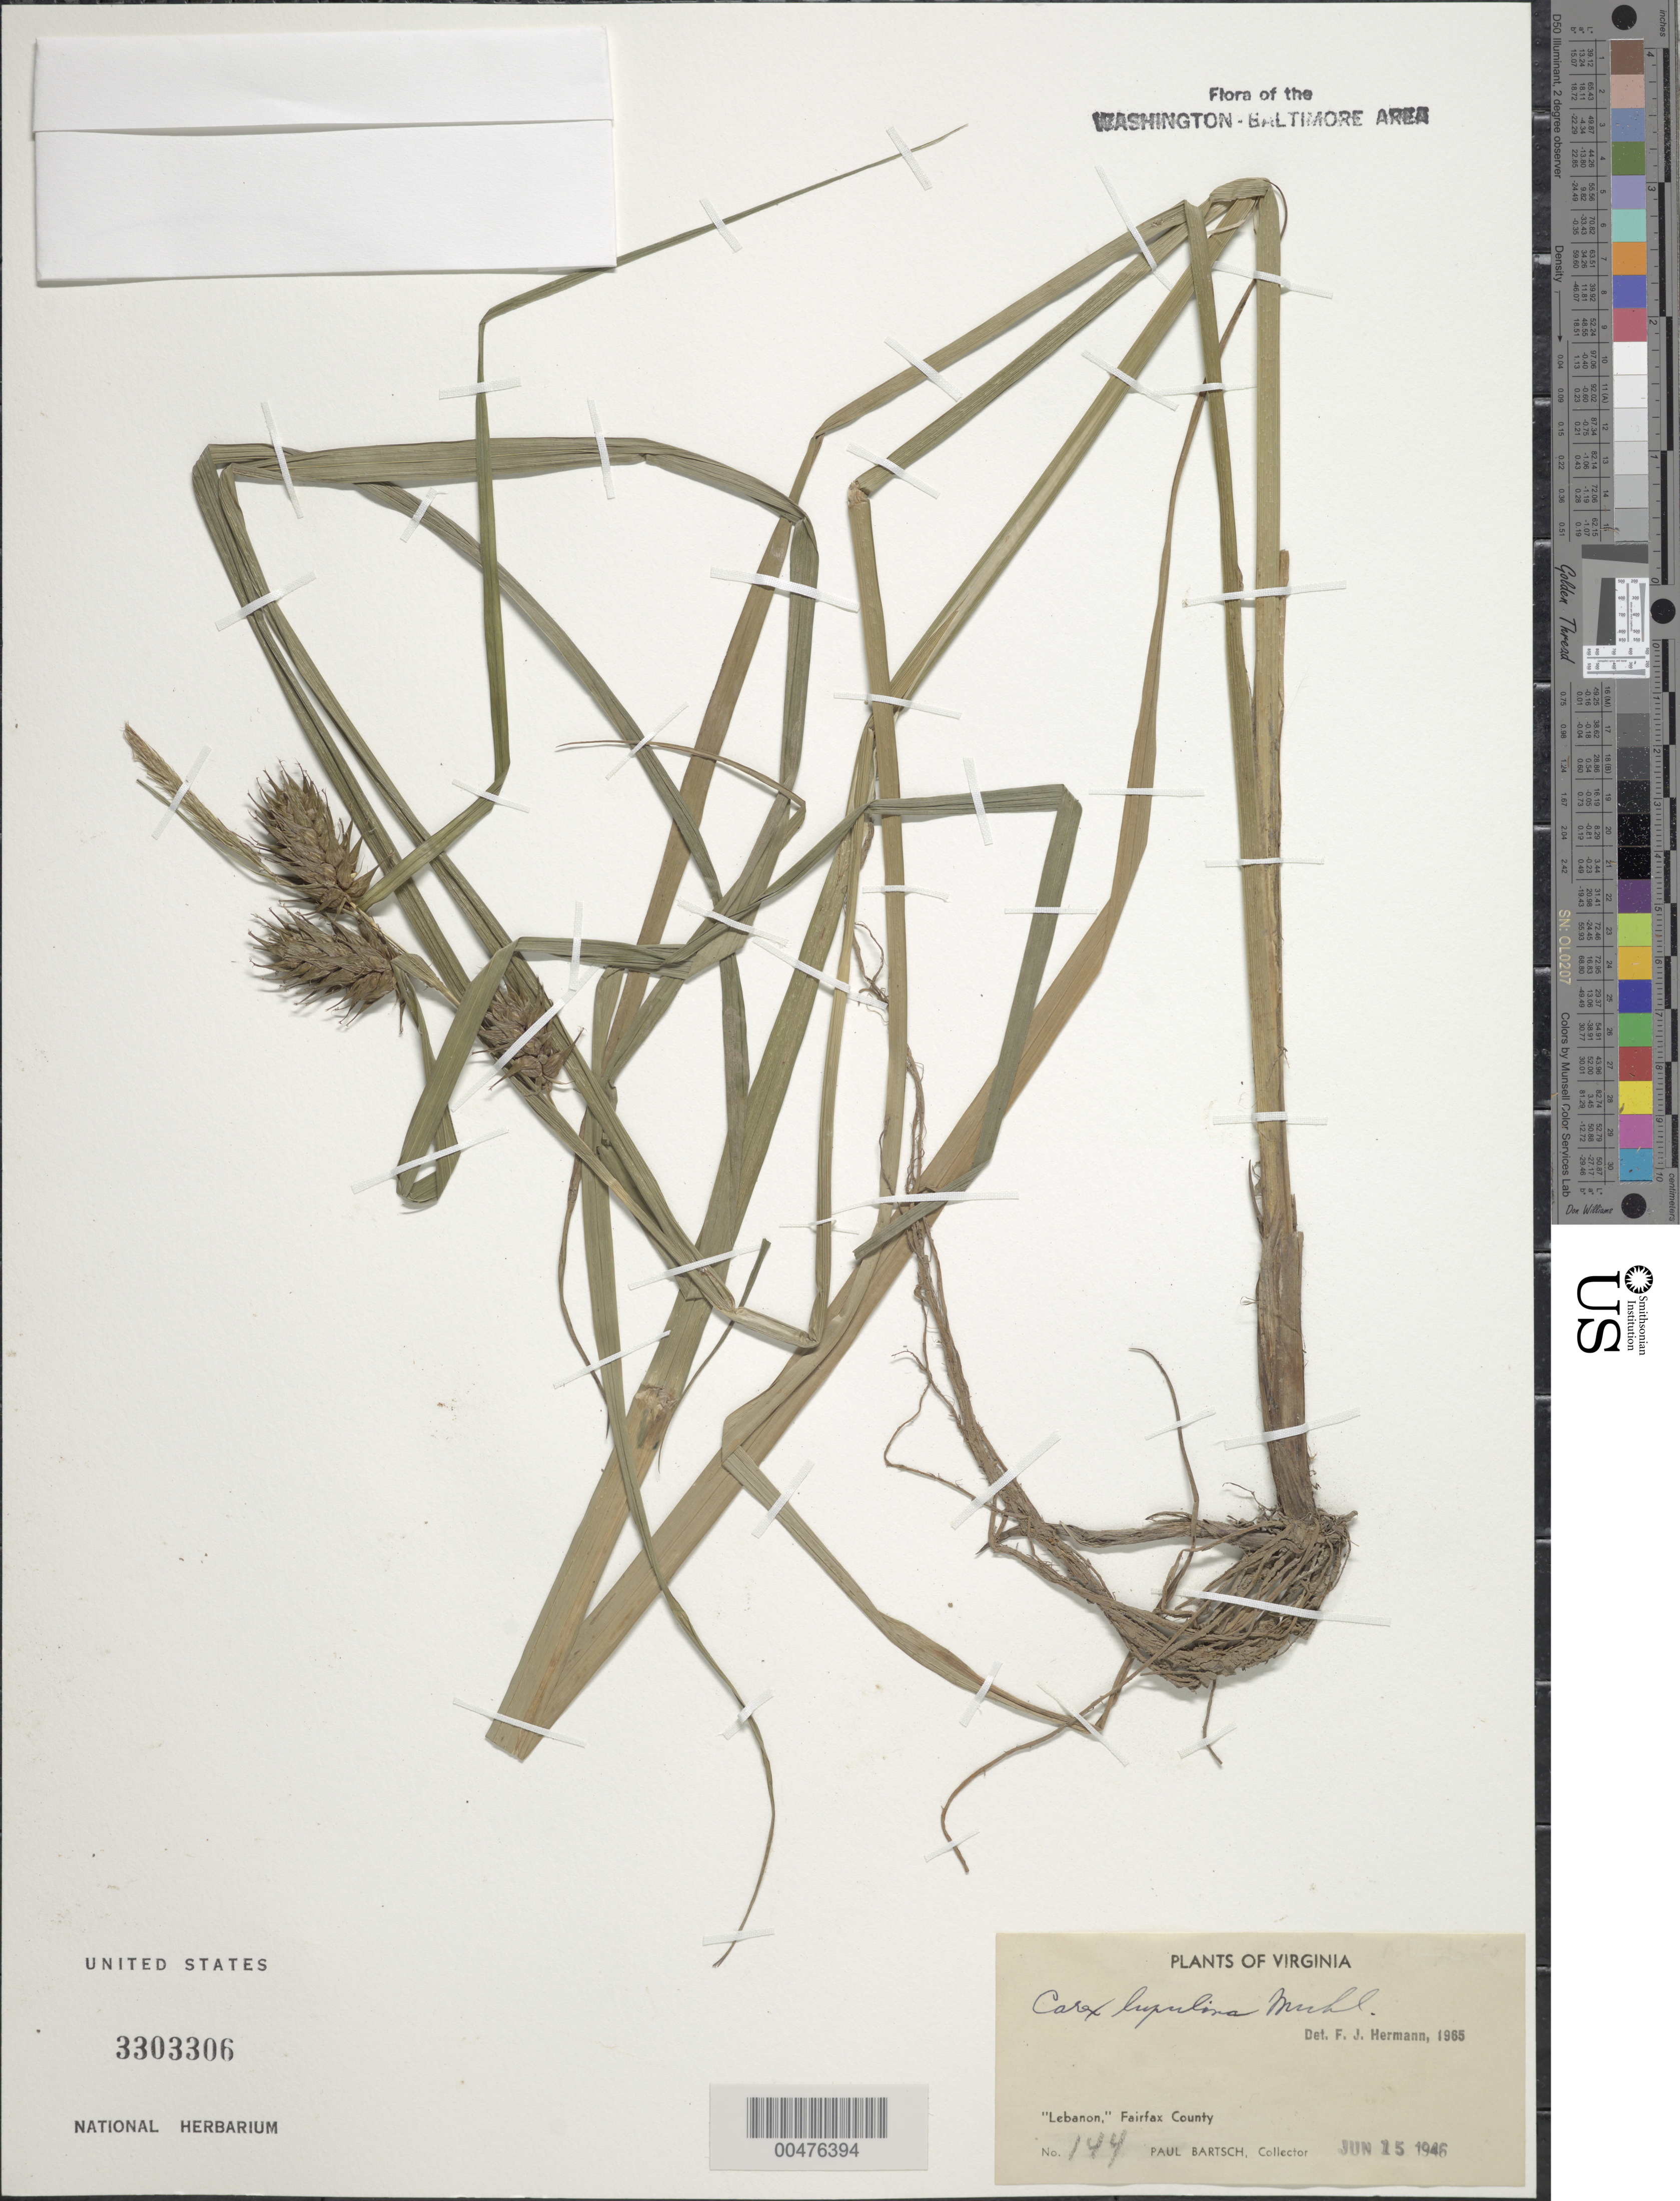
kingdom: Plantae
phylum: Tracheophyta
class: Liliopsida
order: Poales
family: Cyperaceae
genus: Carex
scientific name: Carex lupulina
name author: Muhl. ex Willd.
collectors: P. Bartsch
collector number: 144.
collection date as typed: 15 Jun 1946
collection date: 1946-06-15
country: United States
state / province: Virginia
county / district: Fairfax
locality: Lebanon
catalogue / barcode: US 3303306